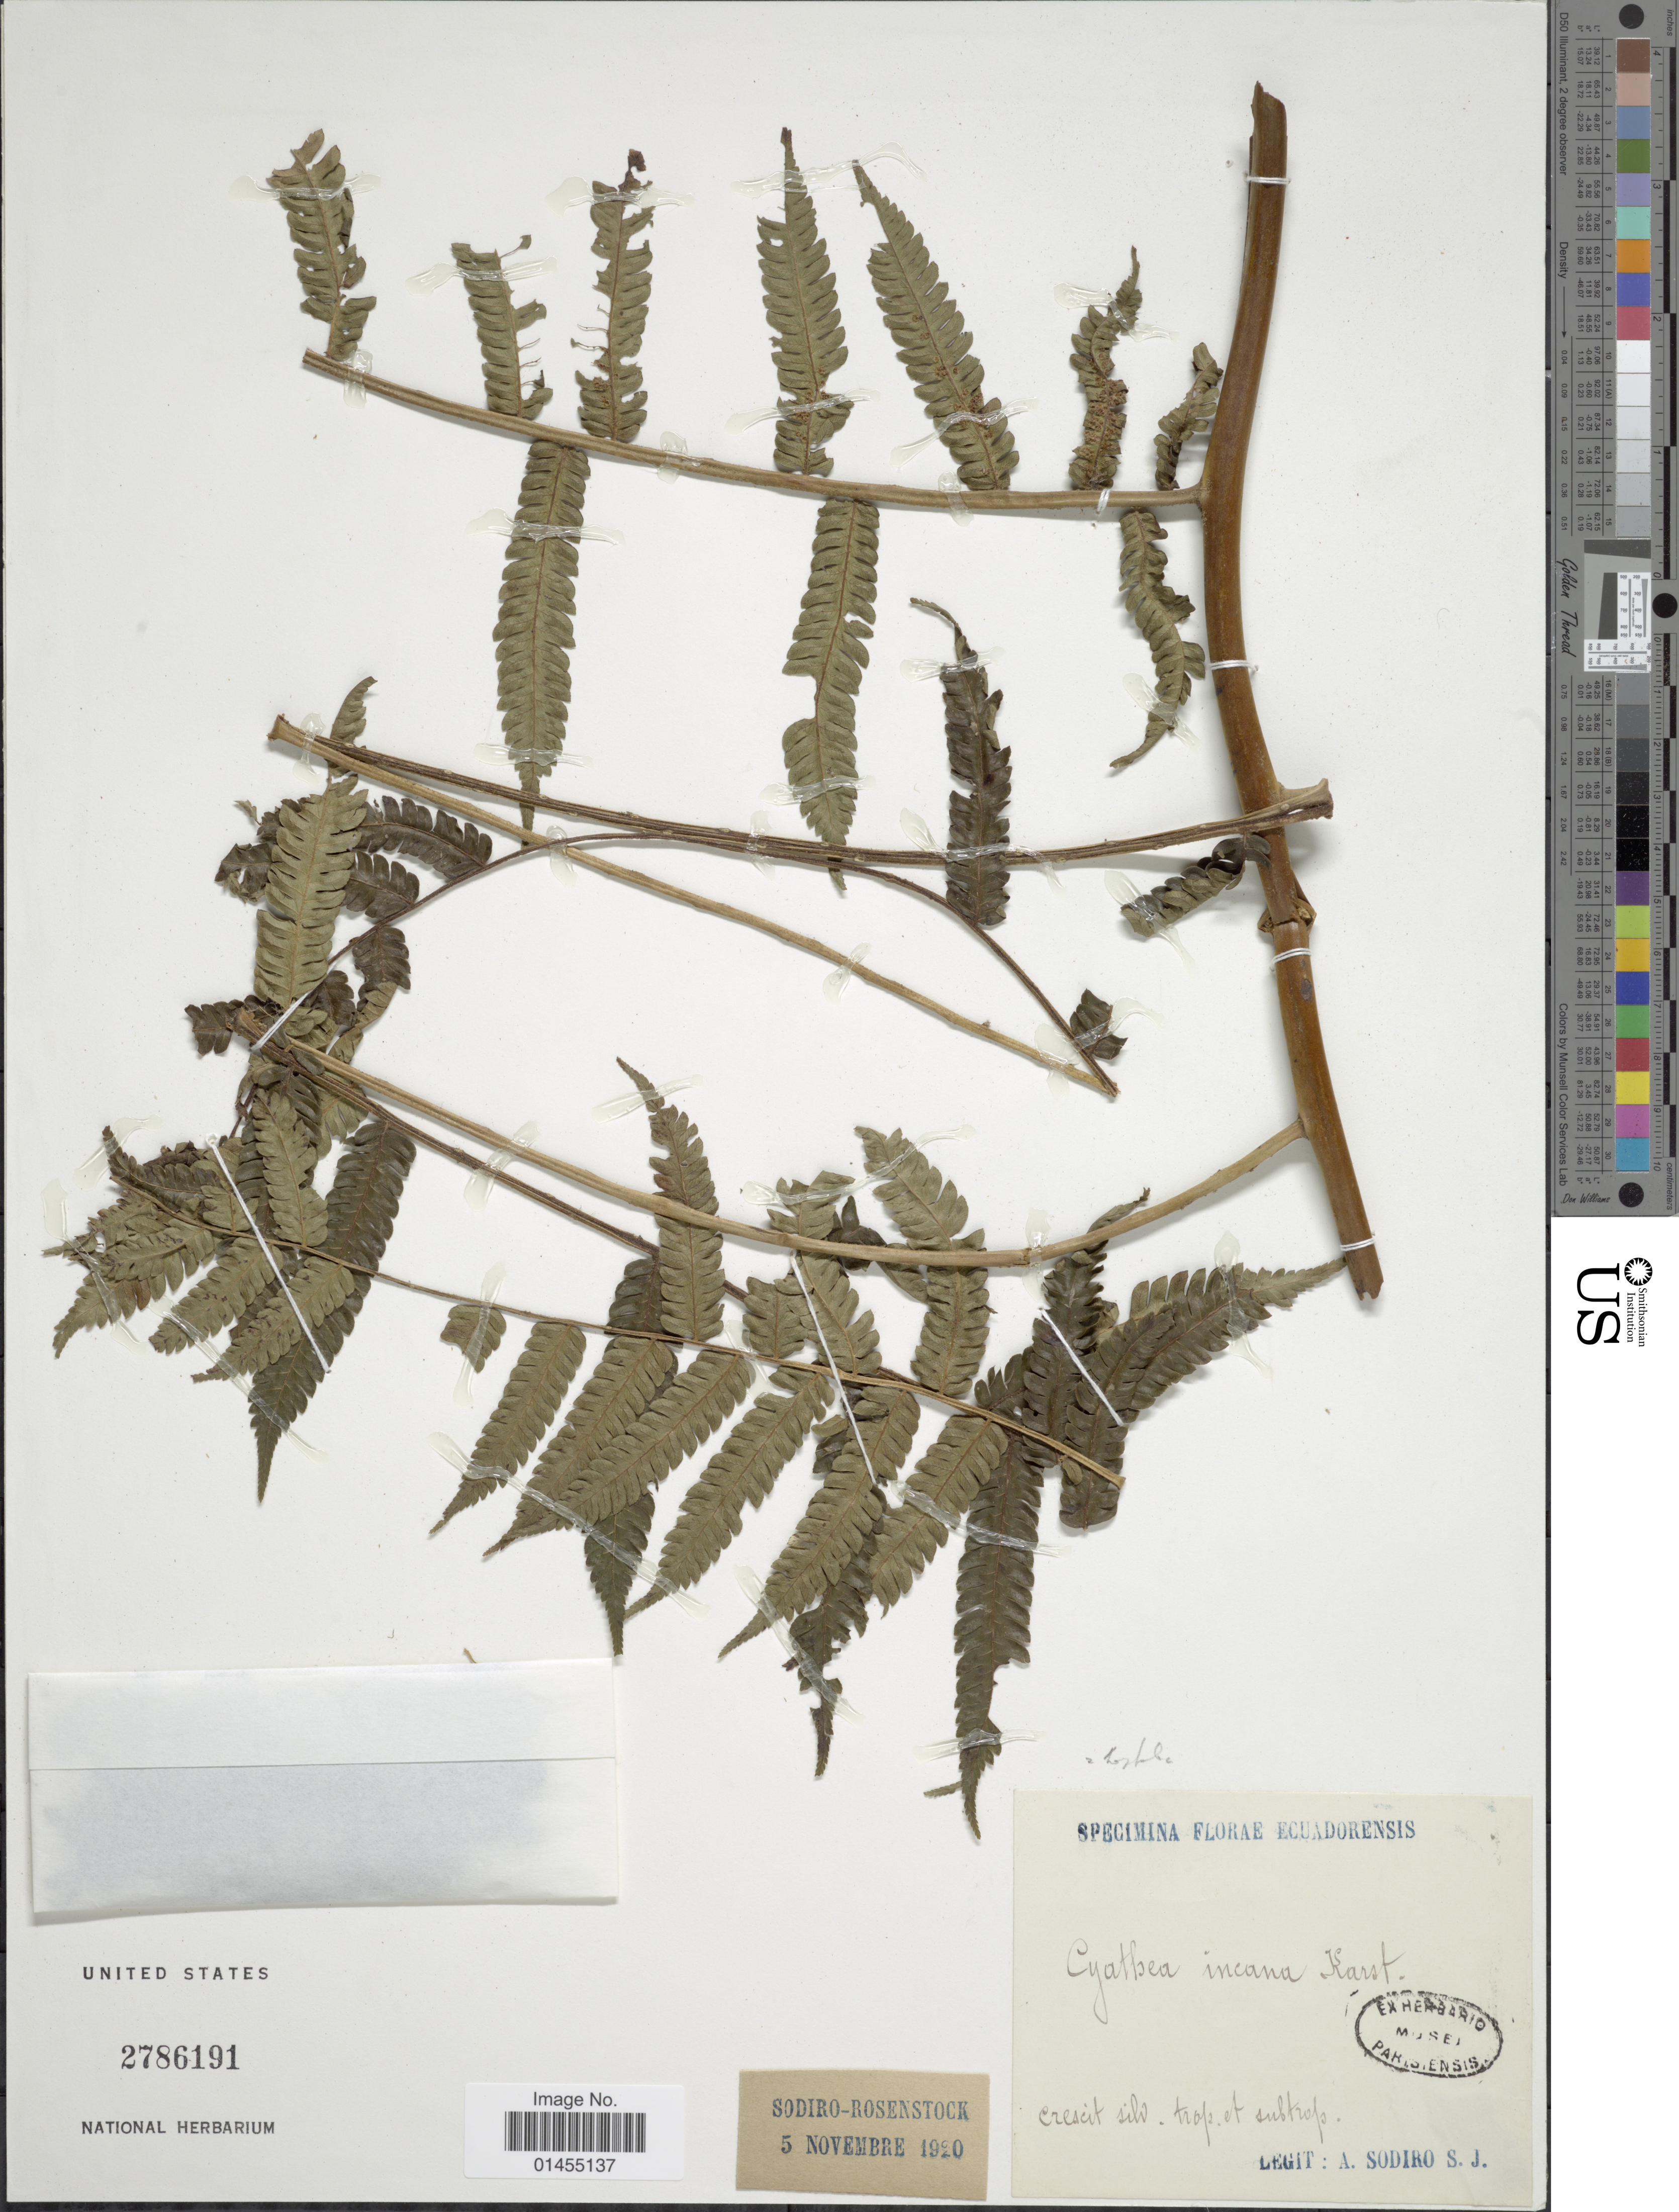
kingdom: Plantae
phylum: Tracheophyta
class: Polypodiopsida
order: Cyatheales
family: Cyatheaceae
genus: Alsophila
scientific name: Alsophila incana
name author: (H. Karst.) D.S. Conant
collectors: A. Sodiro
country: Ecuador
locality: Crescit silv. trop. et subtrop.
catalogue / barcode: US 2786191